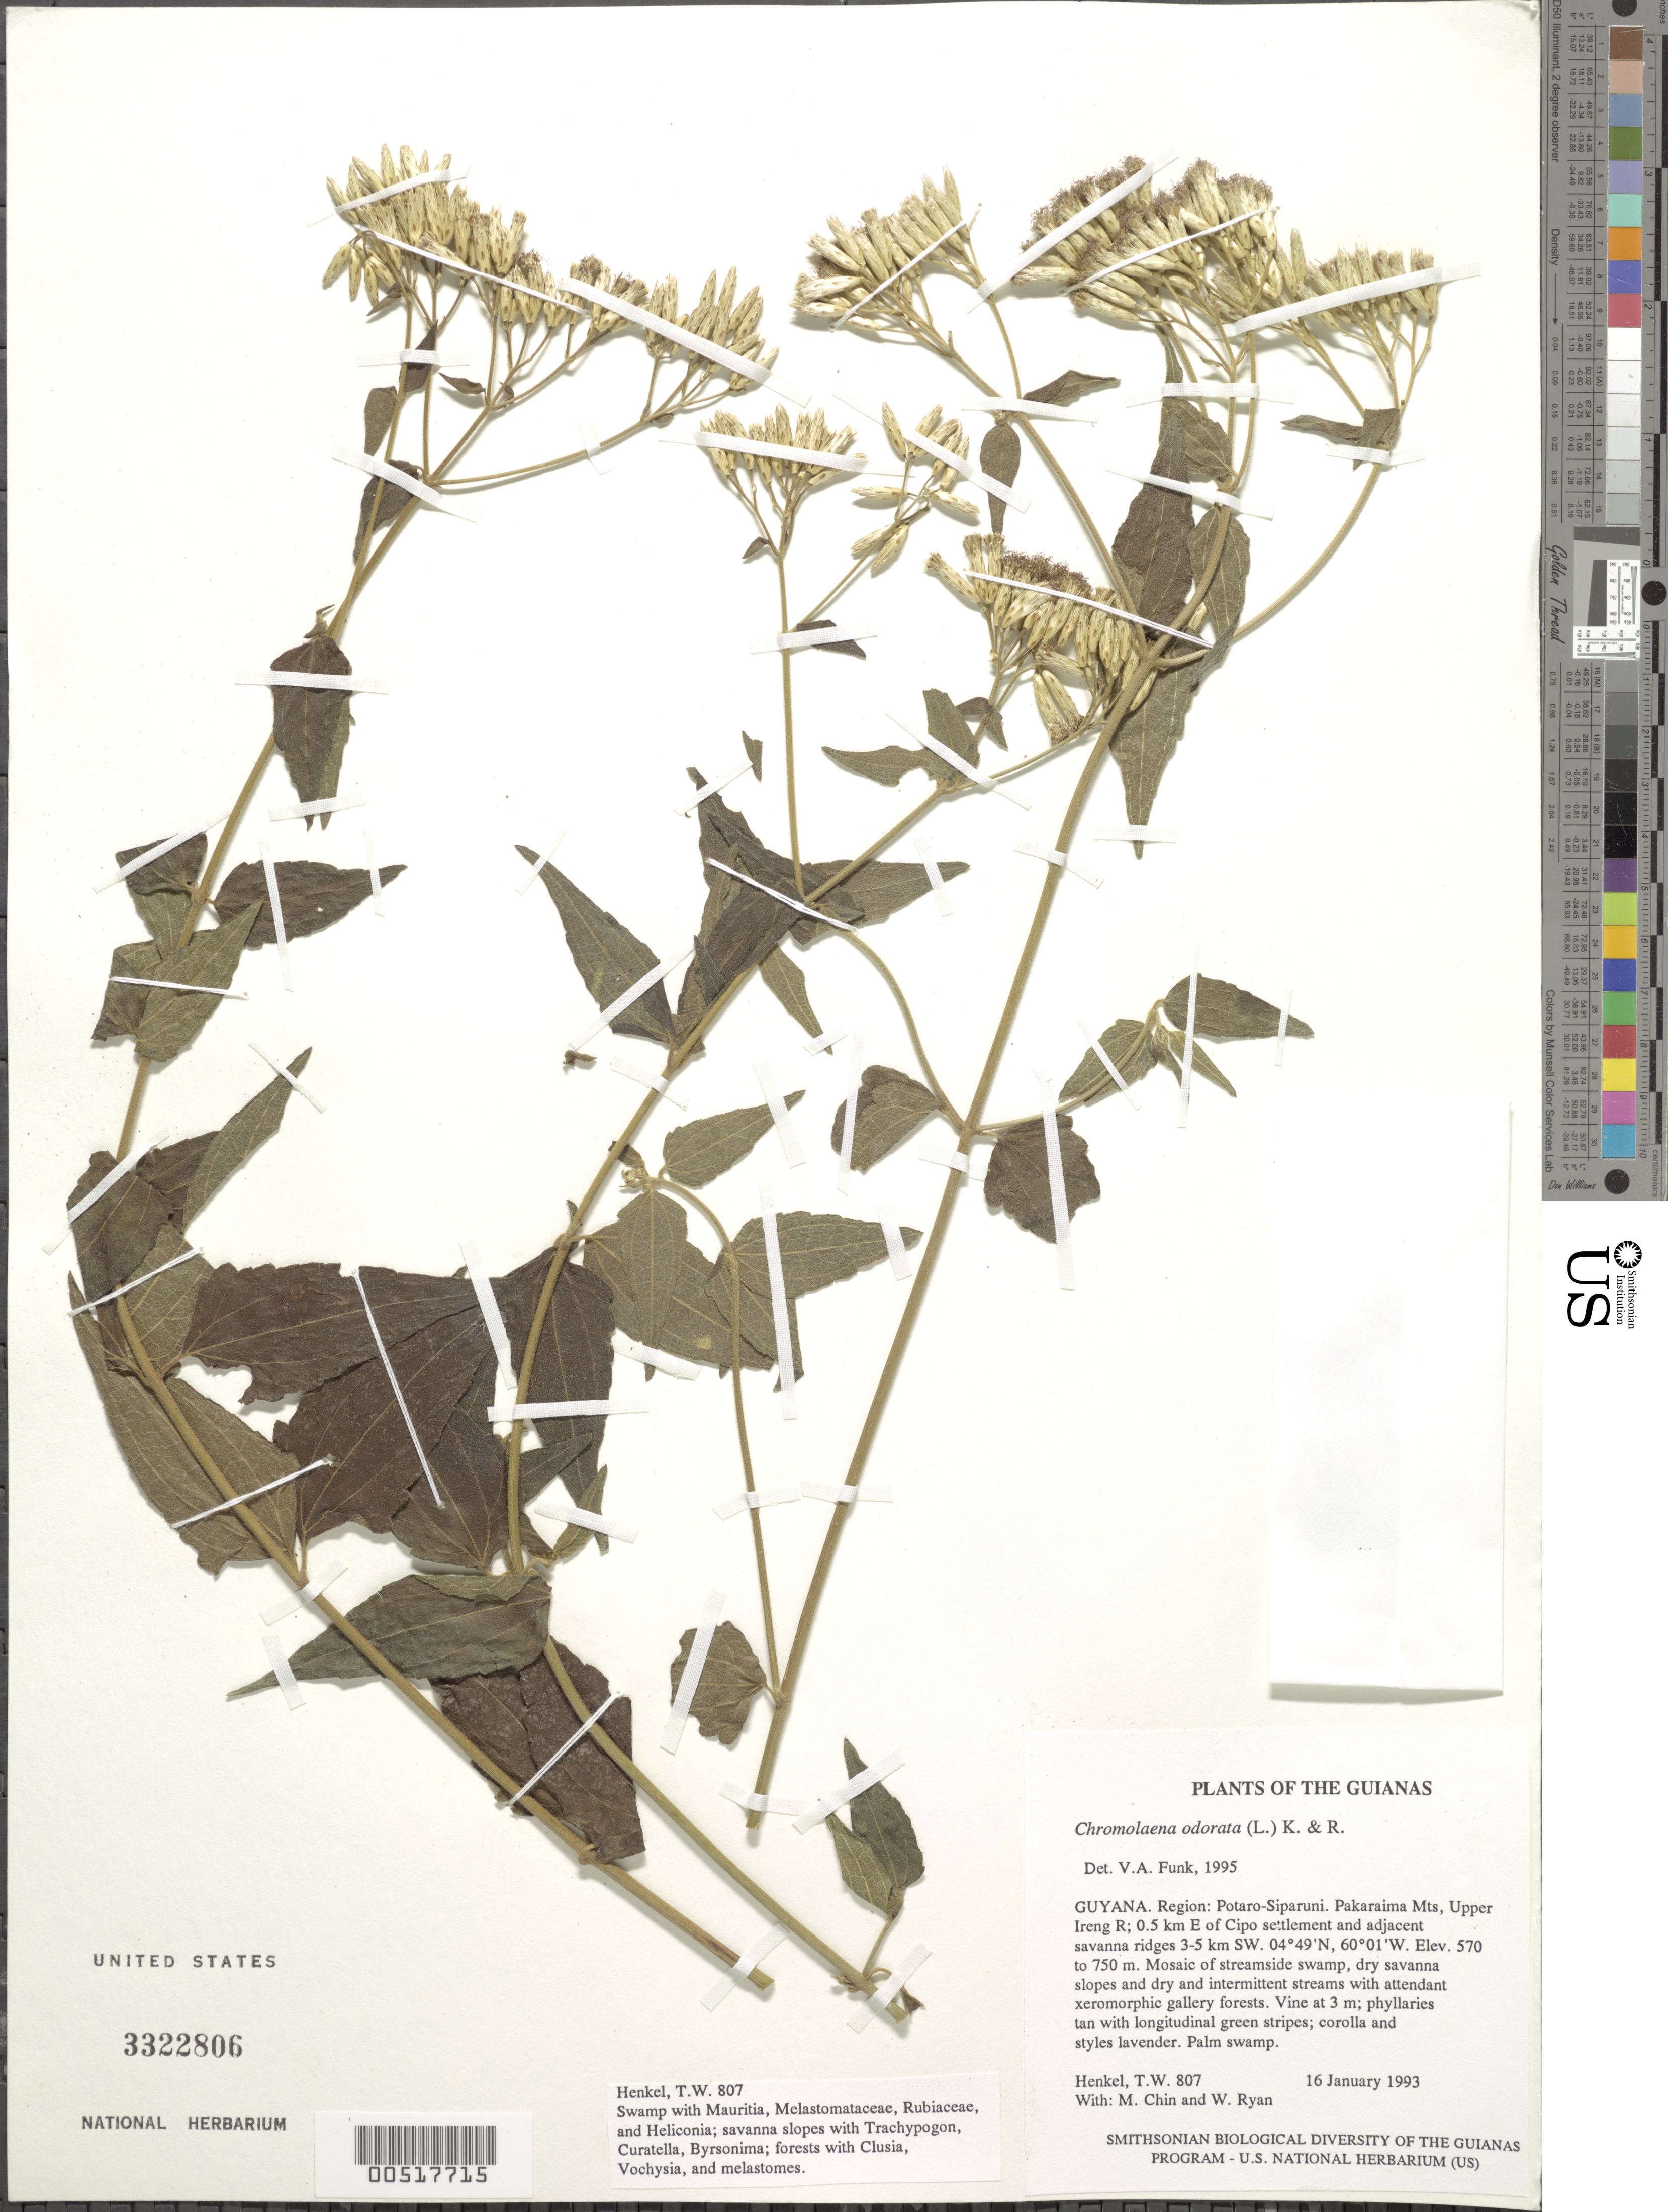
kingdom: Plantae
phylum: Tracheophyta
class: Magnoliopsida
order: Asterales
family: Asteraceae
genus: Chromolaena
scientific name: Chromolaena odorata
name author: (L.) R.M. King & H. Rob.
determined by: Funk, Vicki A., (BOT), Smithsonian Institution - National Museum of Natural History (UNITED STATES)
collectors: T. Henkel, M. Chin & W. Ryan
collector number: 807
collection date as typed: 16 January 1993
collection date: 1993-01-16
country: Guyana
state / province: Potaro-Siparuni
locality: Pakaraima Mts, Upper Ireng R; 0.5 km E of Cipo settlement and adjacent savanna ridges 3-5 km SW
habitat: Mosaic of streamside swamp, dry savanna slopes and dry and intermittent streams with attendant xeromorphic gallery forests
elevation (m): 570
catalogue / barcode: US 3322806